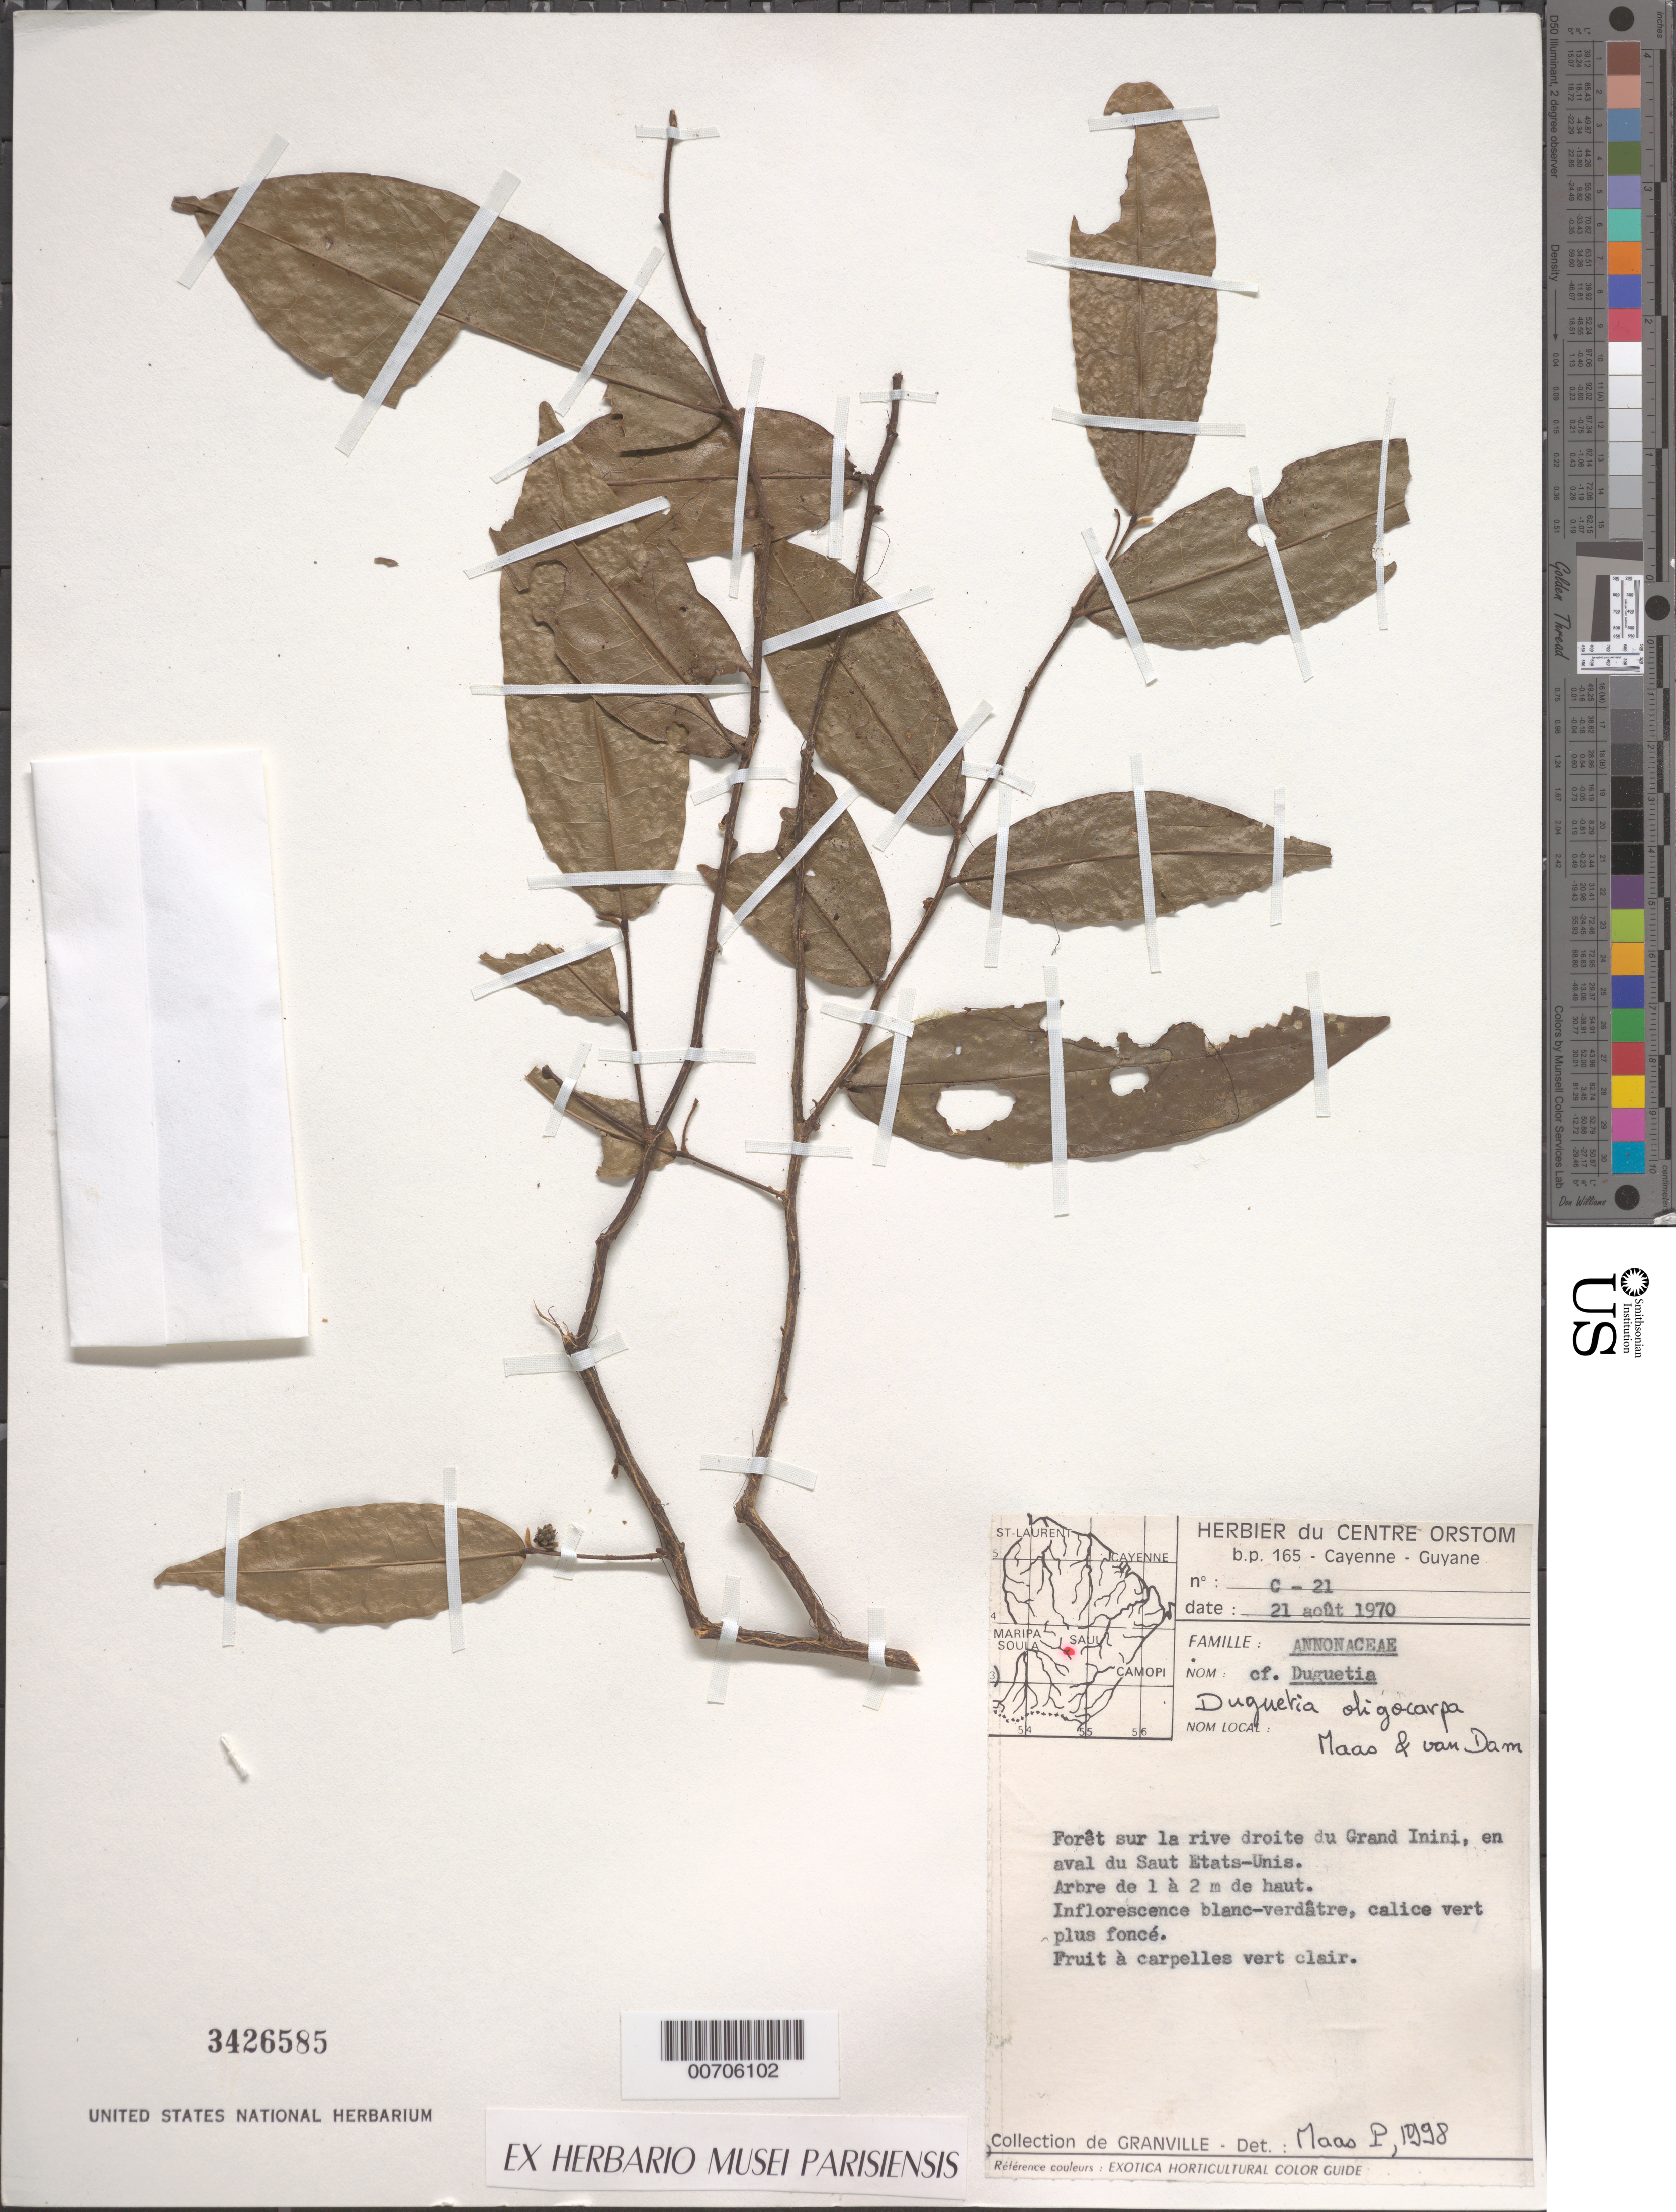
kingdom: Plantae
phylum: Tracheophyta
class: Magnoliopsida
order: Magnoliales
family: Annonaceae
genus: Duguetia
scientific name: Duguetia oligocarpa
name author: Maas & van Dam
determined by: Maas, Paul J. M.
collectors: J.-J. de Granville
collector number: C 21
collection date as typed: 21-Aug-70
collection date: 1970-08-21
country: French Guiana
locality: Grand Inini, Saut Etats-Unis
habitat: Forest along river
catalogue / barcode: US 3426585